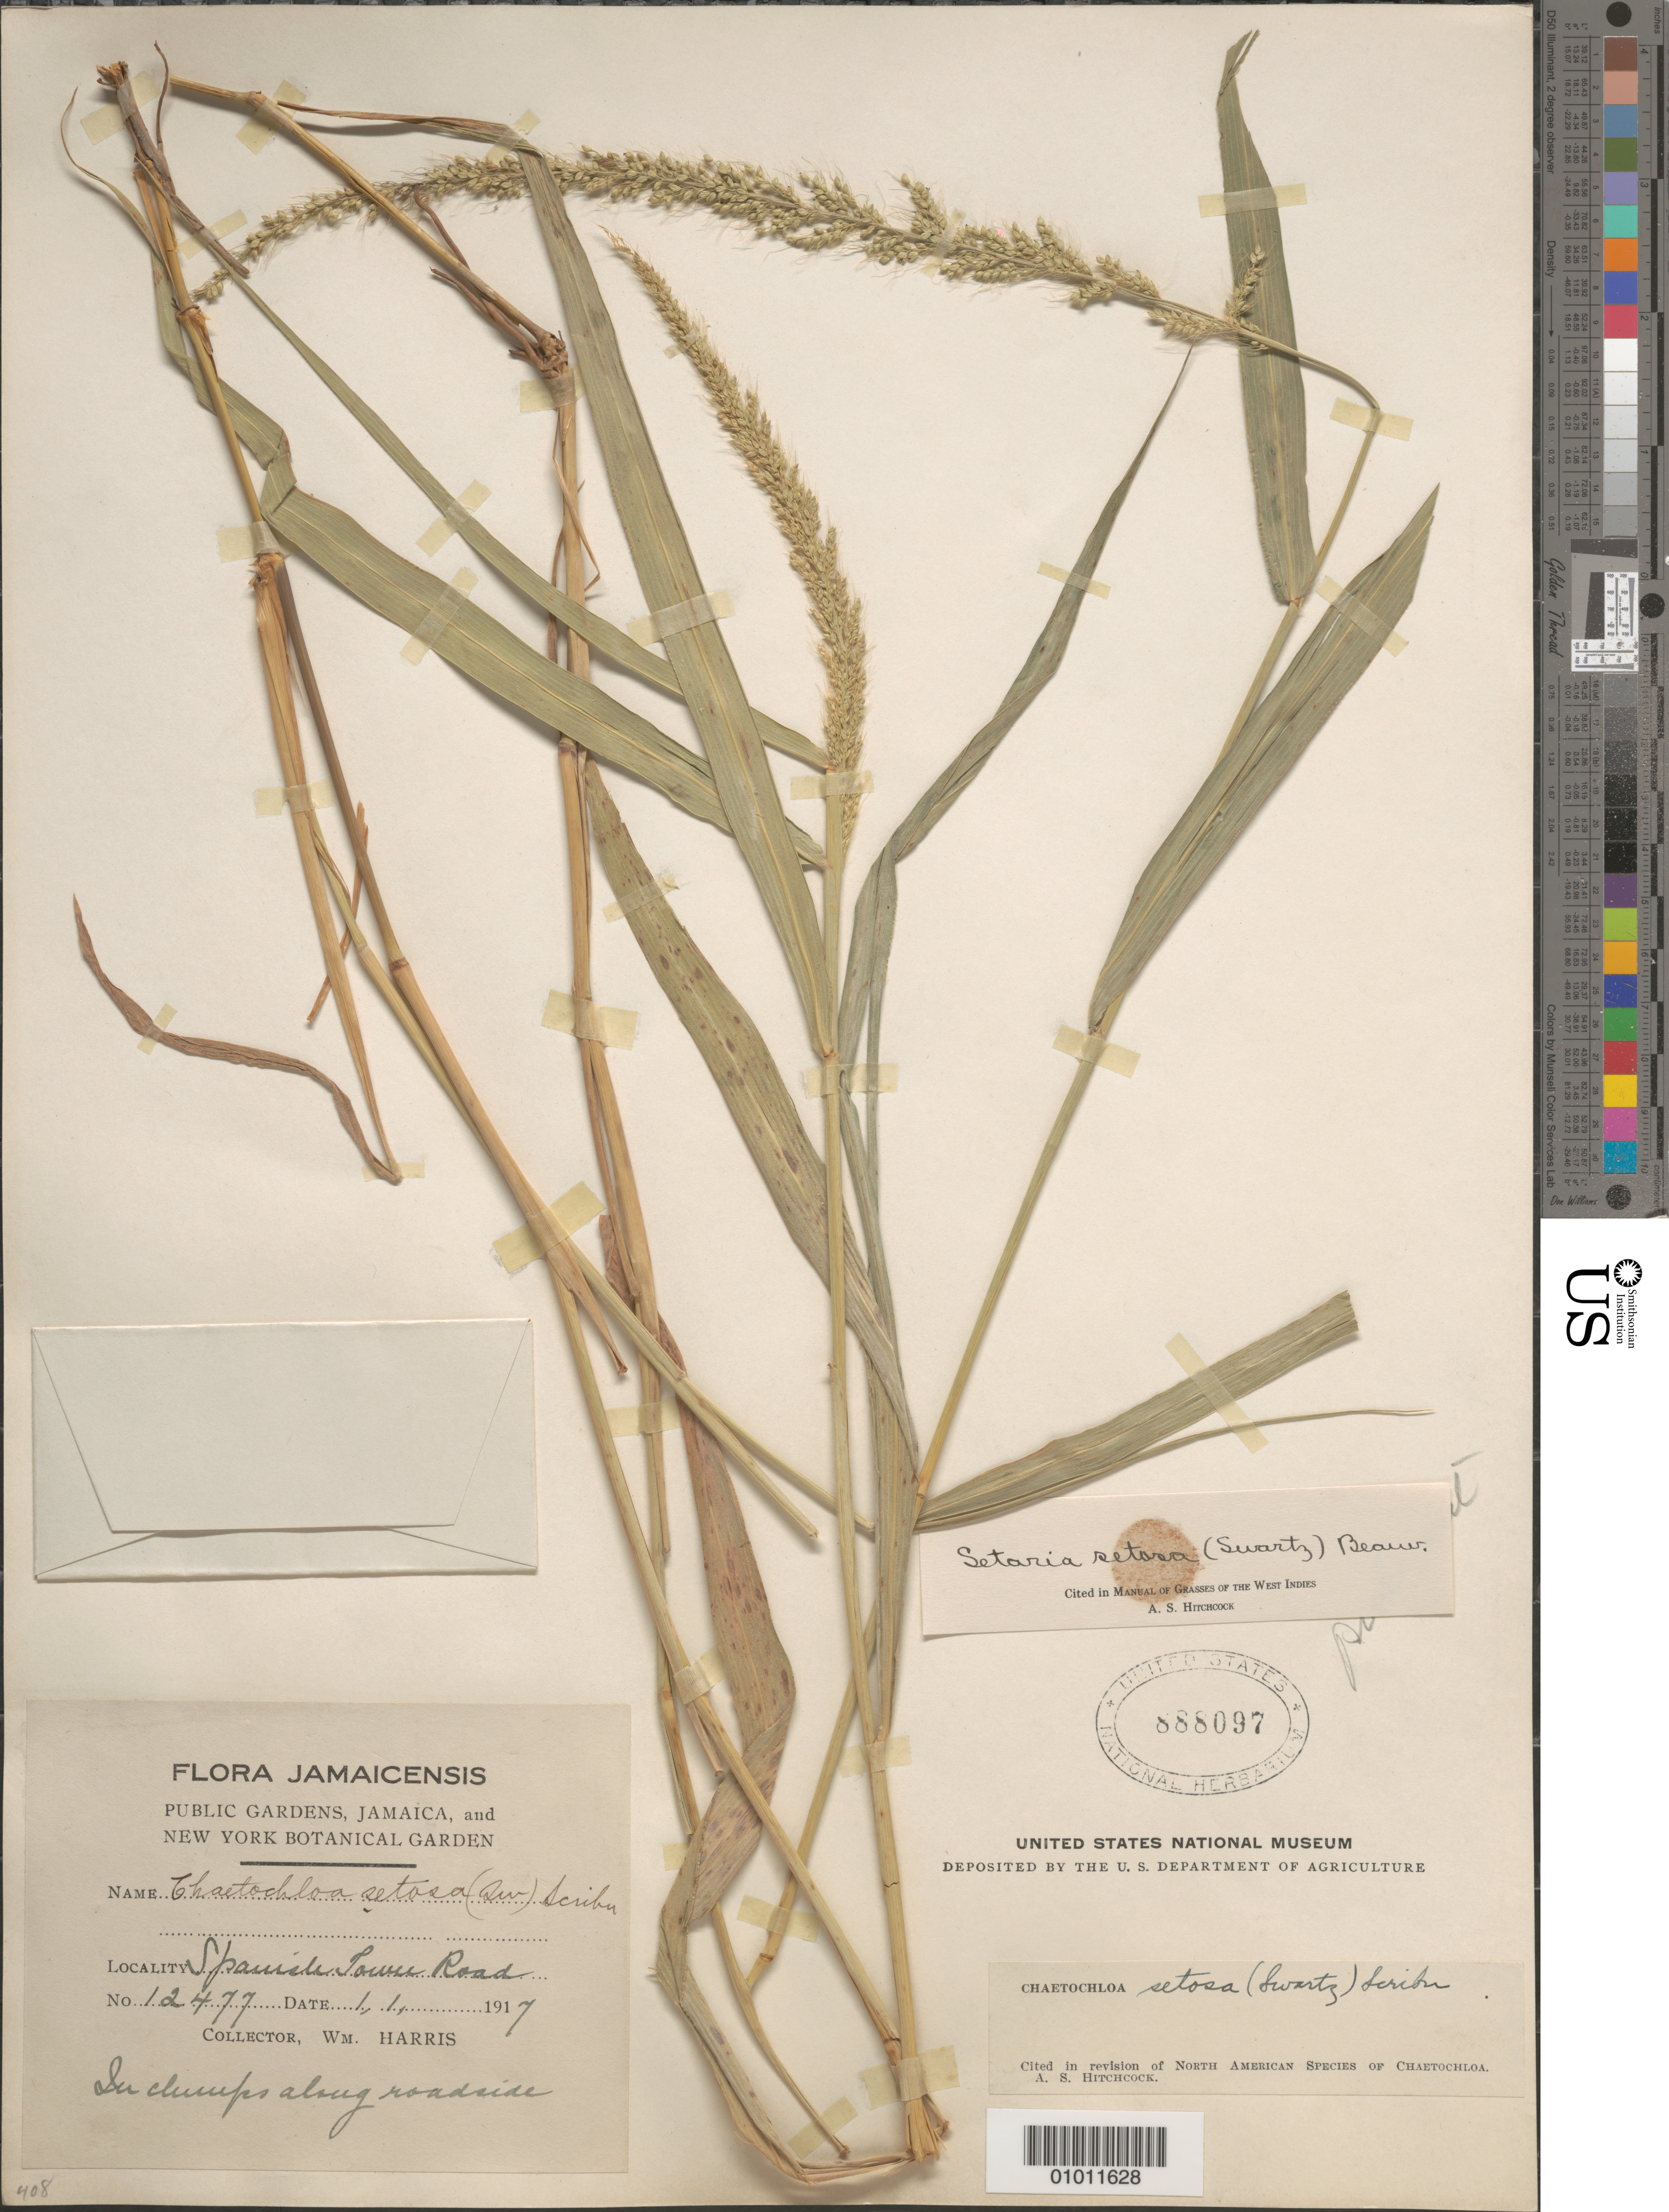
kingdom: Plantae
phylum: Tracheophyta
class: Liliopsida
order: Poales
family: Poaceae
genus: Setaria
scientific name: Setaria setosa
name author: (Sw.) P. Beauv.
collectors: W. H. Harris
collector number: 12477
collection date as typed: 01 Jan 1917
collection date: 1917-01-01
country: Jamaica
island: Jamaica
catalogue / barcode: US 888097